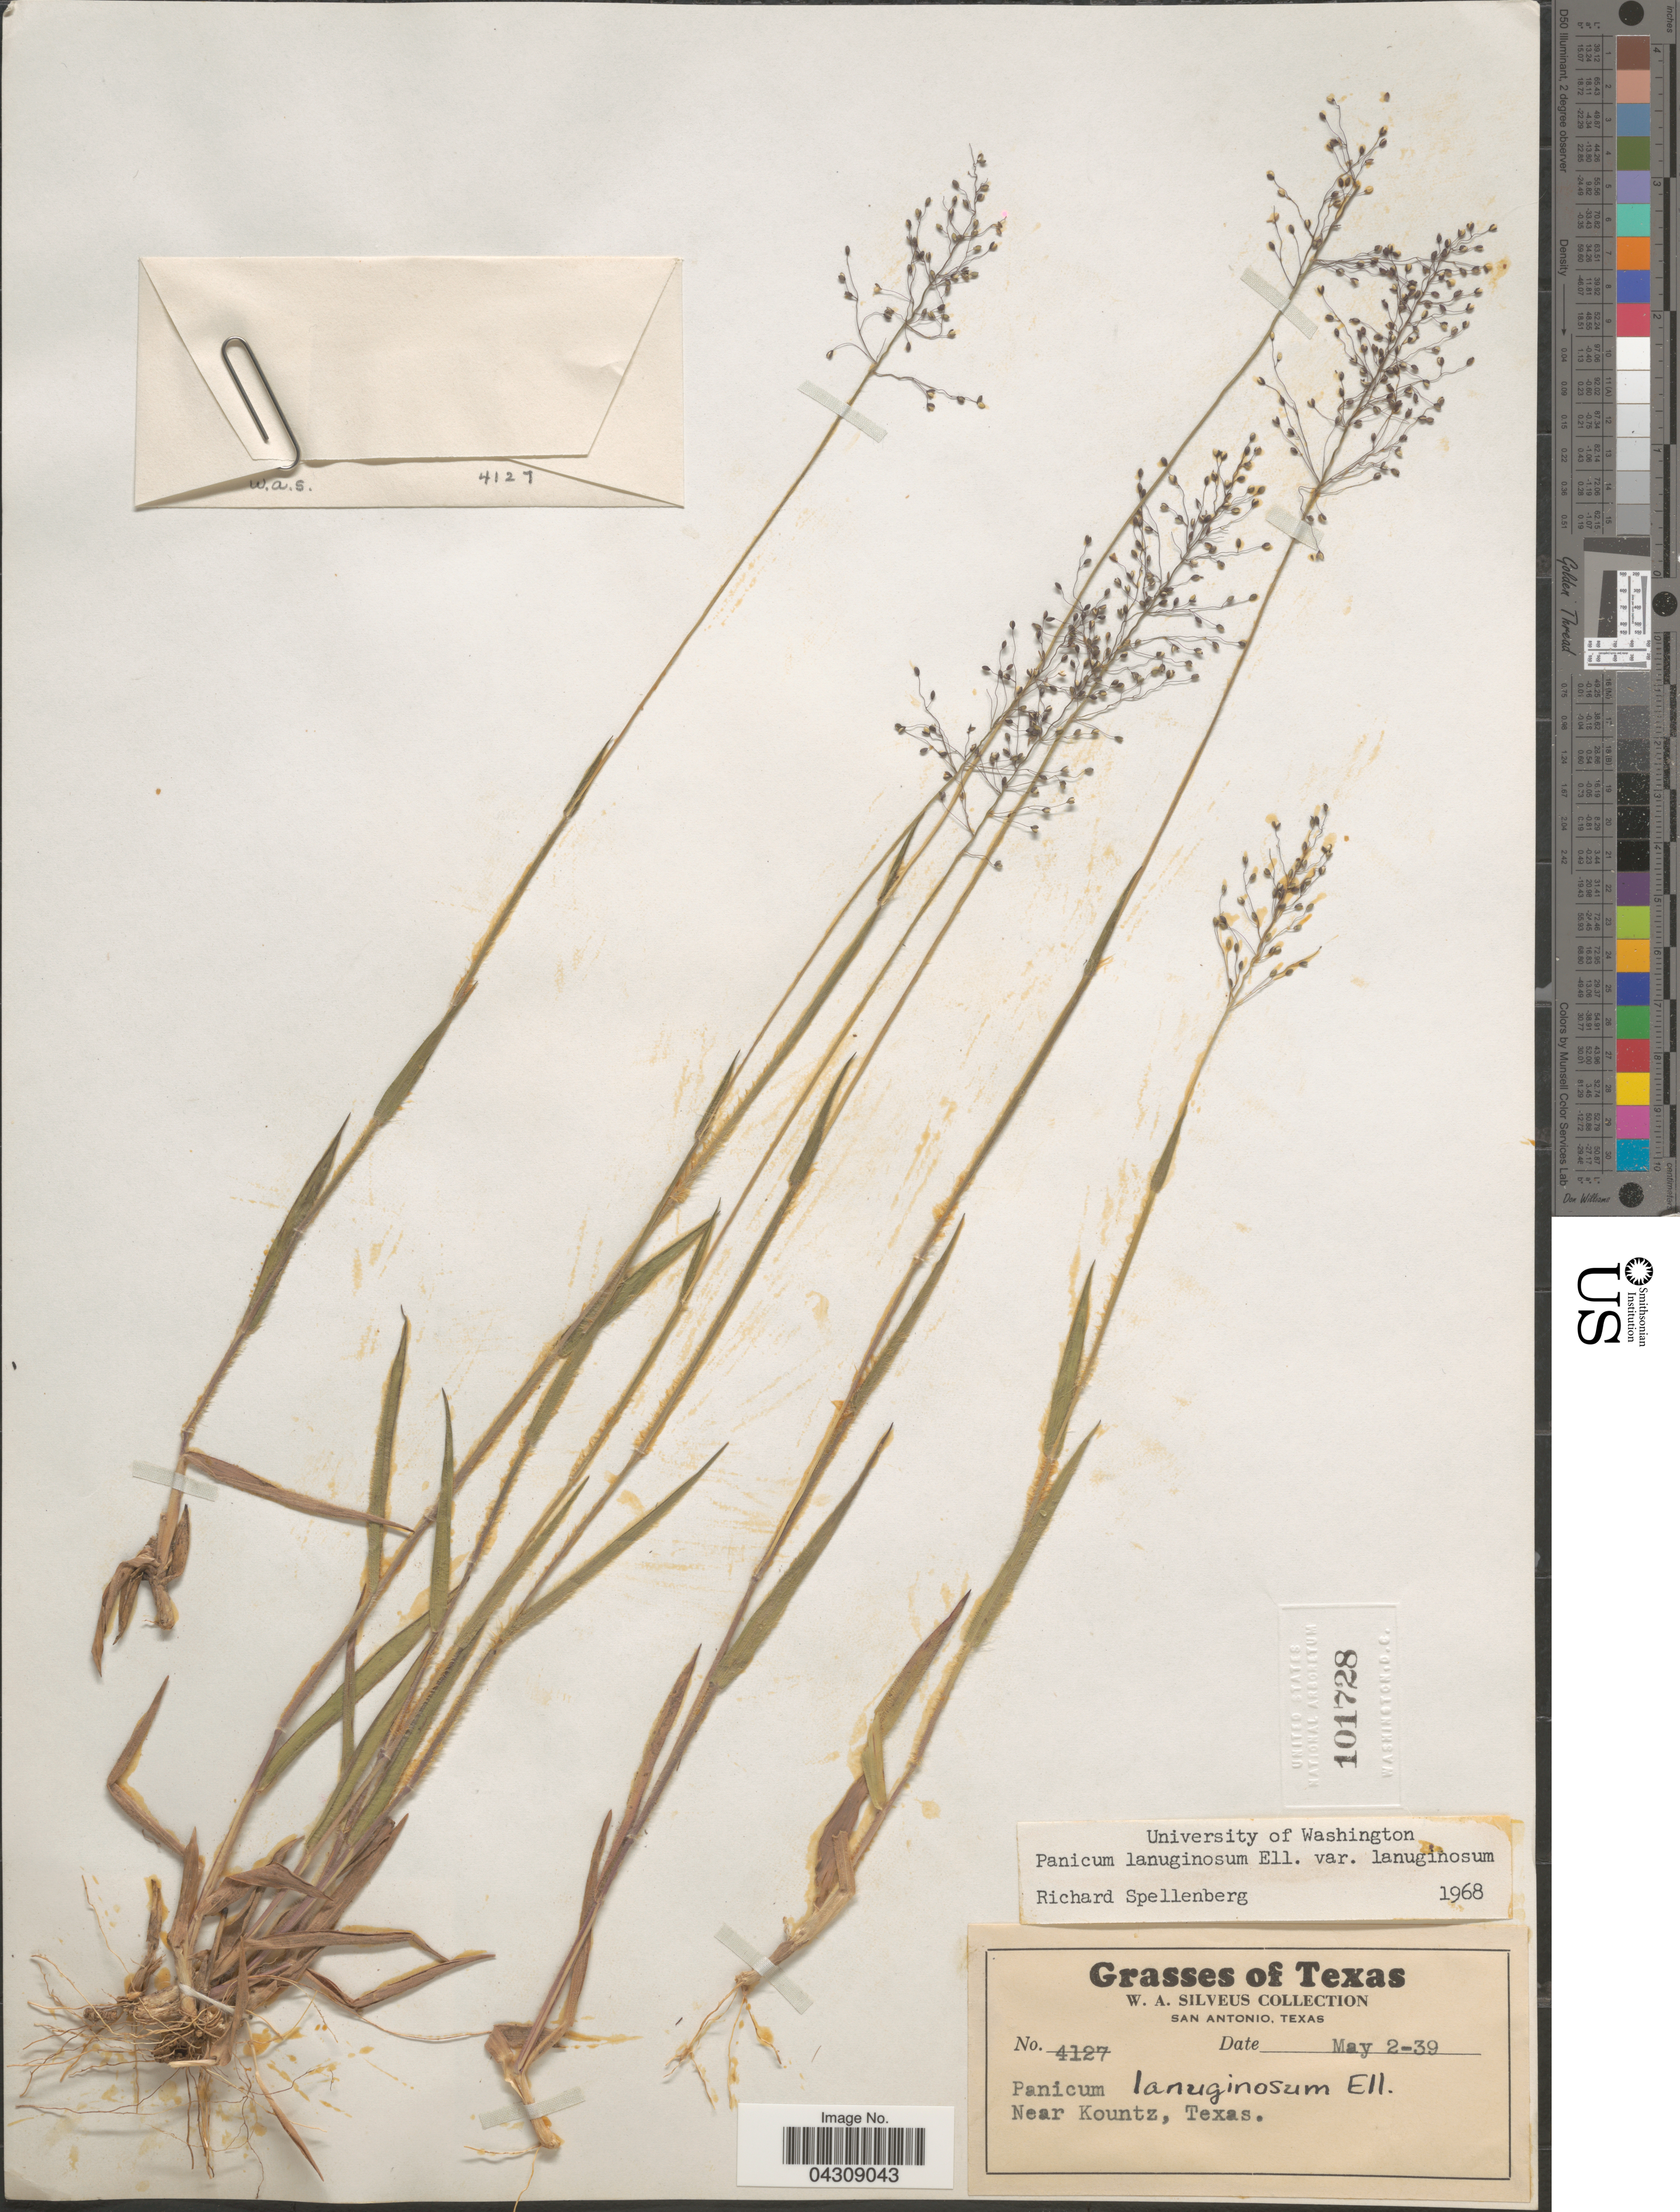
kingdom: Plantae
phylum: Tracheophyta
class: Liliopsida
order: Poales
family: Poaceae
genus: Dichanthelium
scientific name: Dichanthelium acuminatum var. acuminatum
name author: (Sw.) Gould & C.A. Clark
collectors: W. Silveus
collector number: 4127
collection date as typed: Transcribed d/m/y: 2/5/39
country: United States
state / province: Texas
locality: Near Kountz.